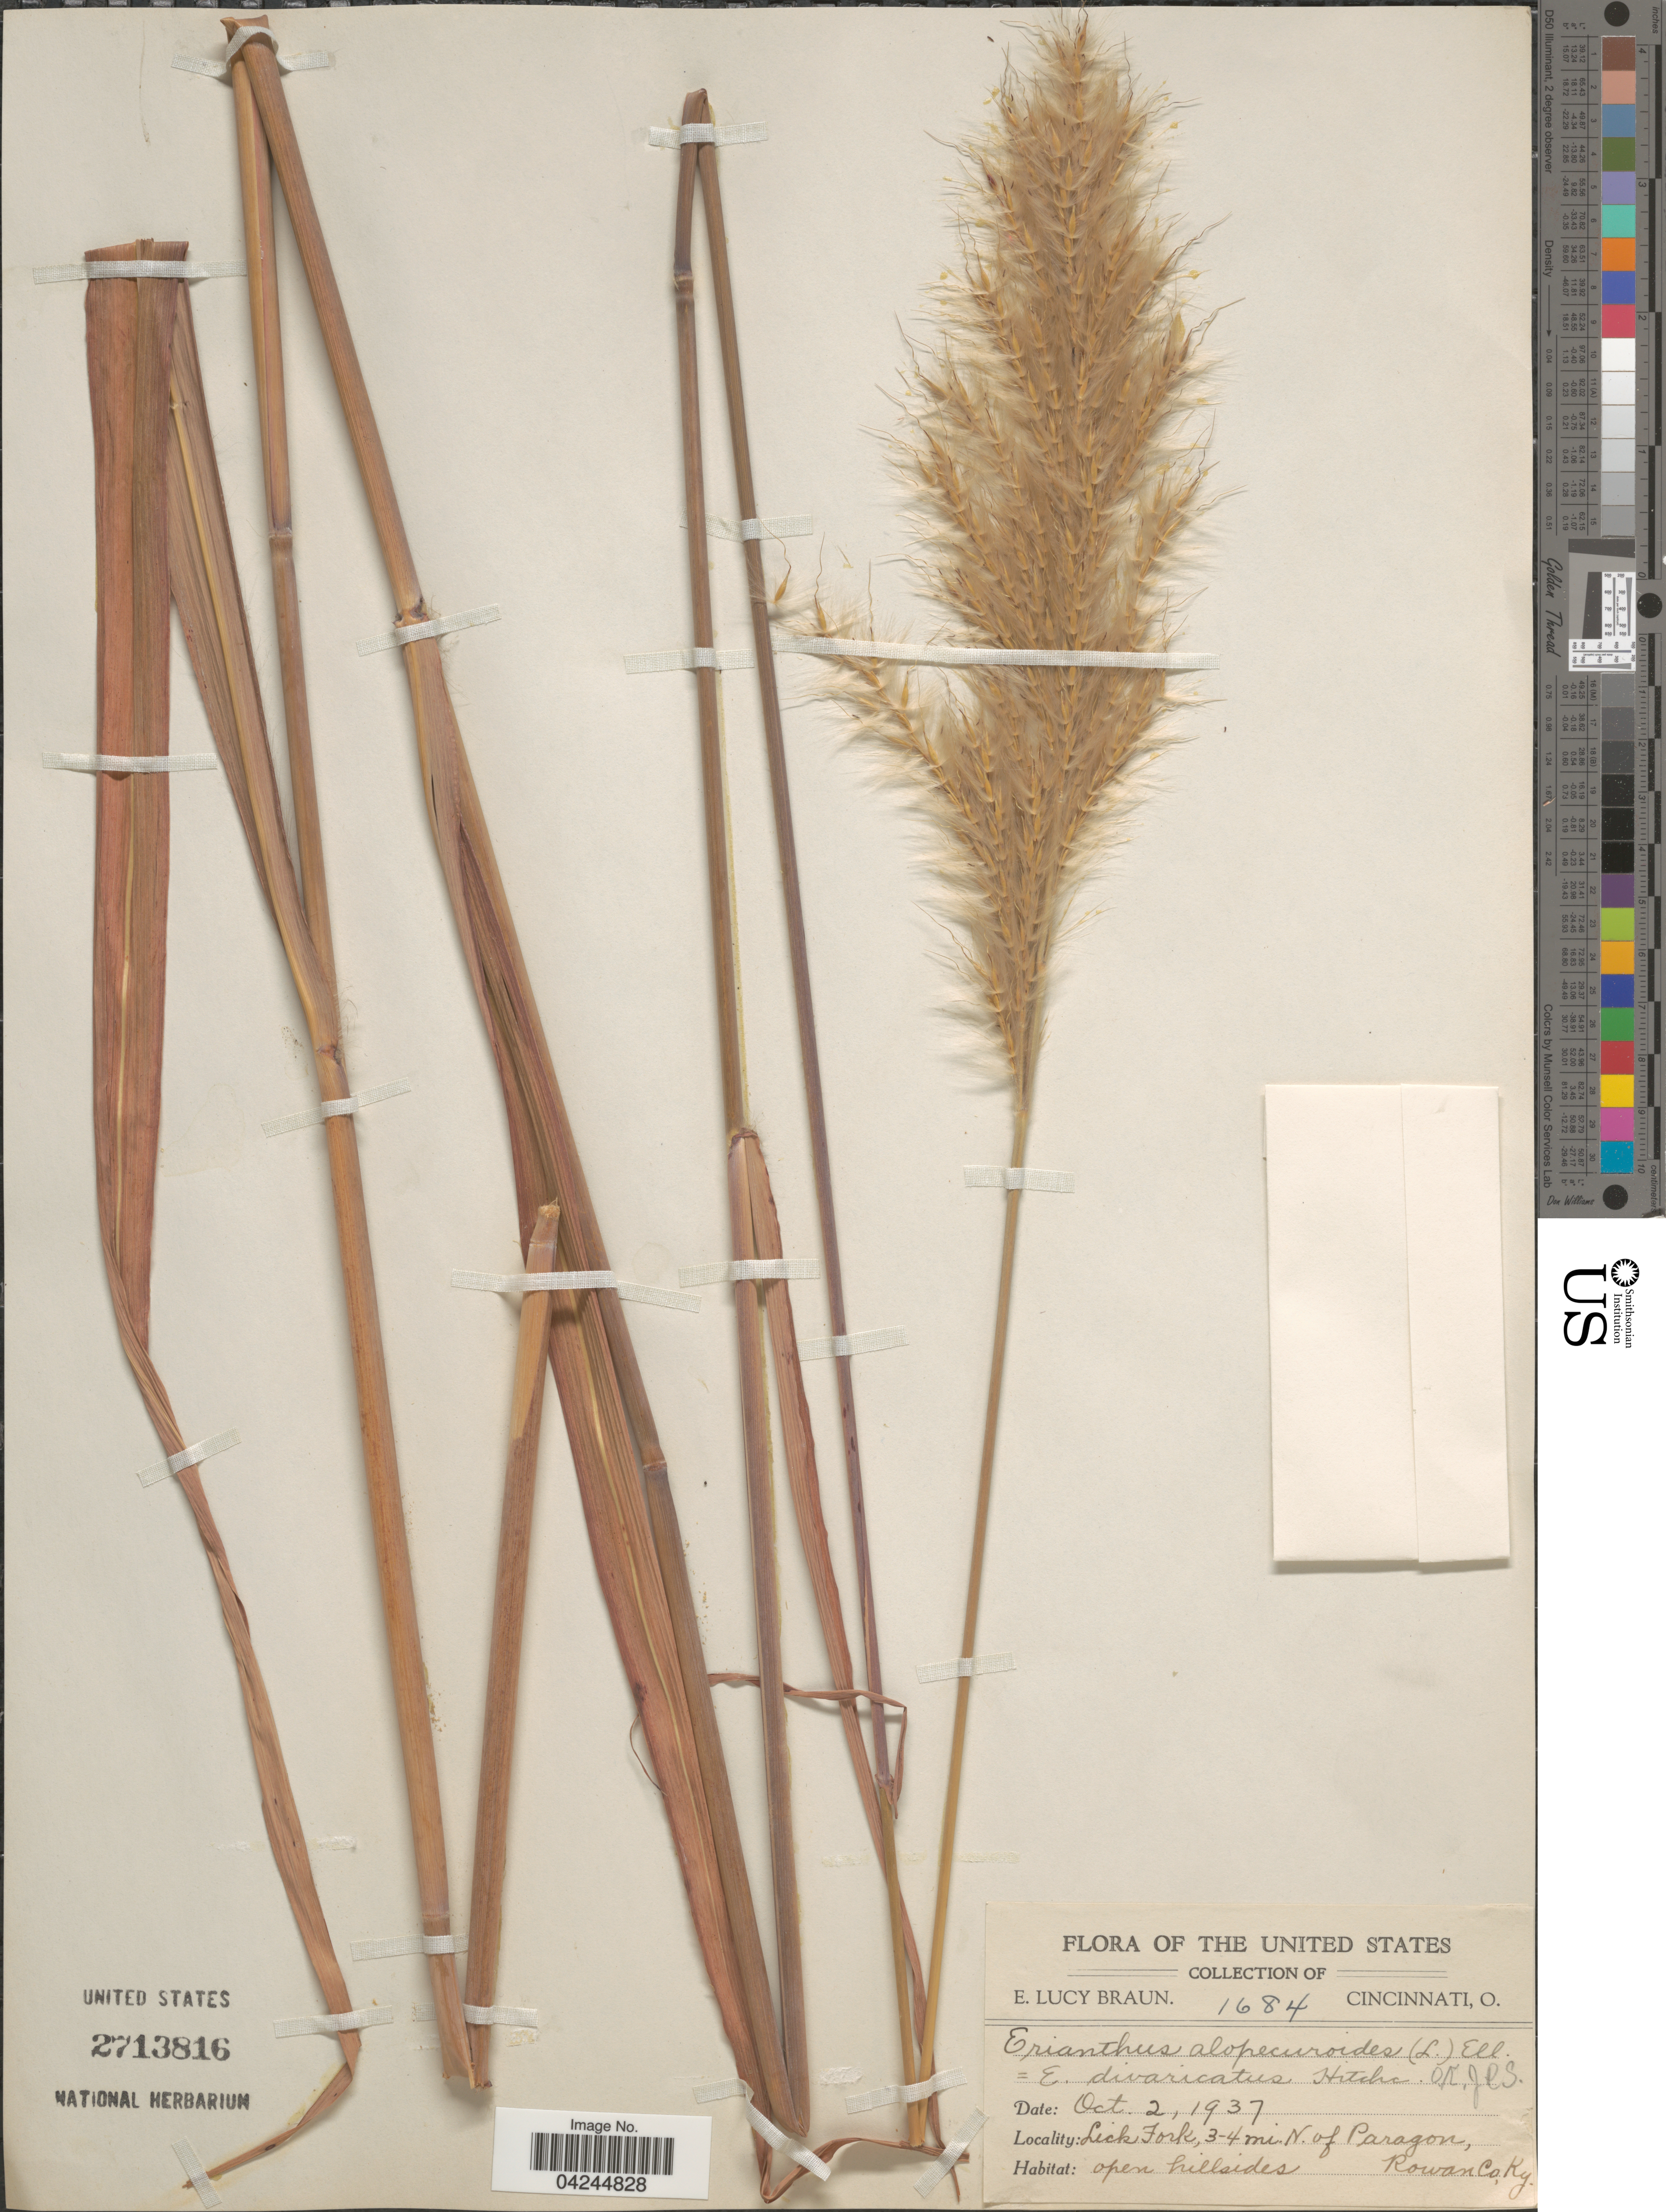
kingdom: Plantae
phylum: Tracheophyta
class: Liliopsida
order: Poales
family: Poaceae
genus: Erianthus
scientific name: Erianthus alopecuroides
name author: Elliott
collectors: E. L. Braun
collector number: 1684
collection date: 1937-10-02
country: United States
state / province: Kentucky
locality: Lick Fork, 3-4 mi. N. of Paragon, Rowan Co.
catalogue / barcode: US 2713816